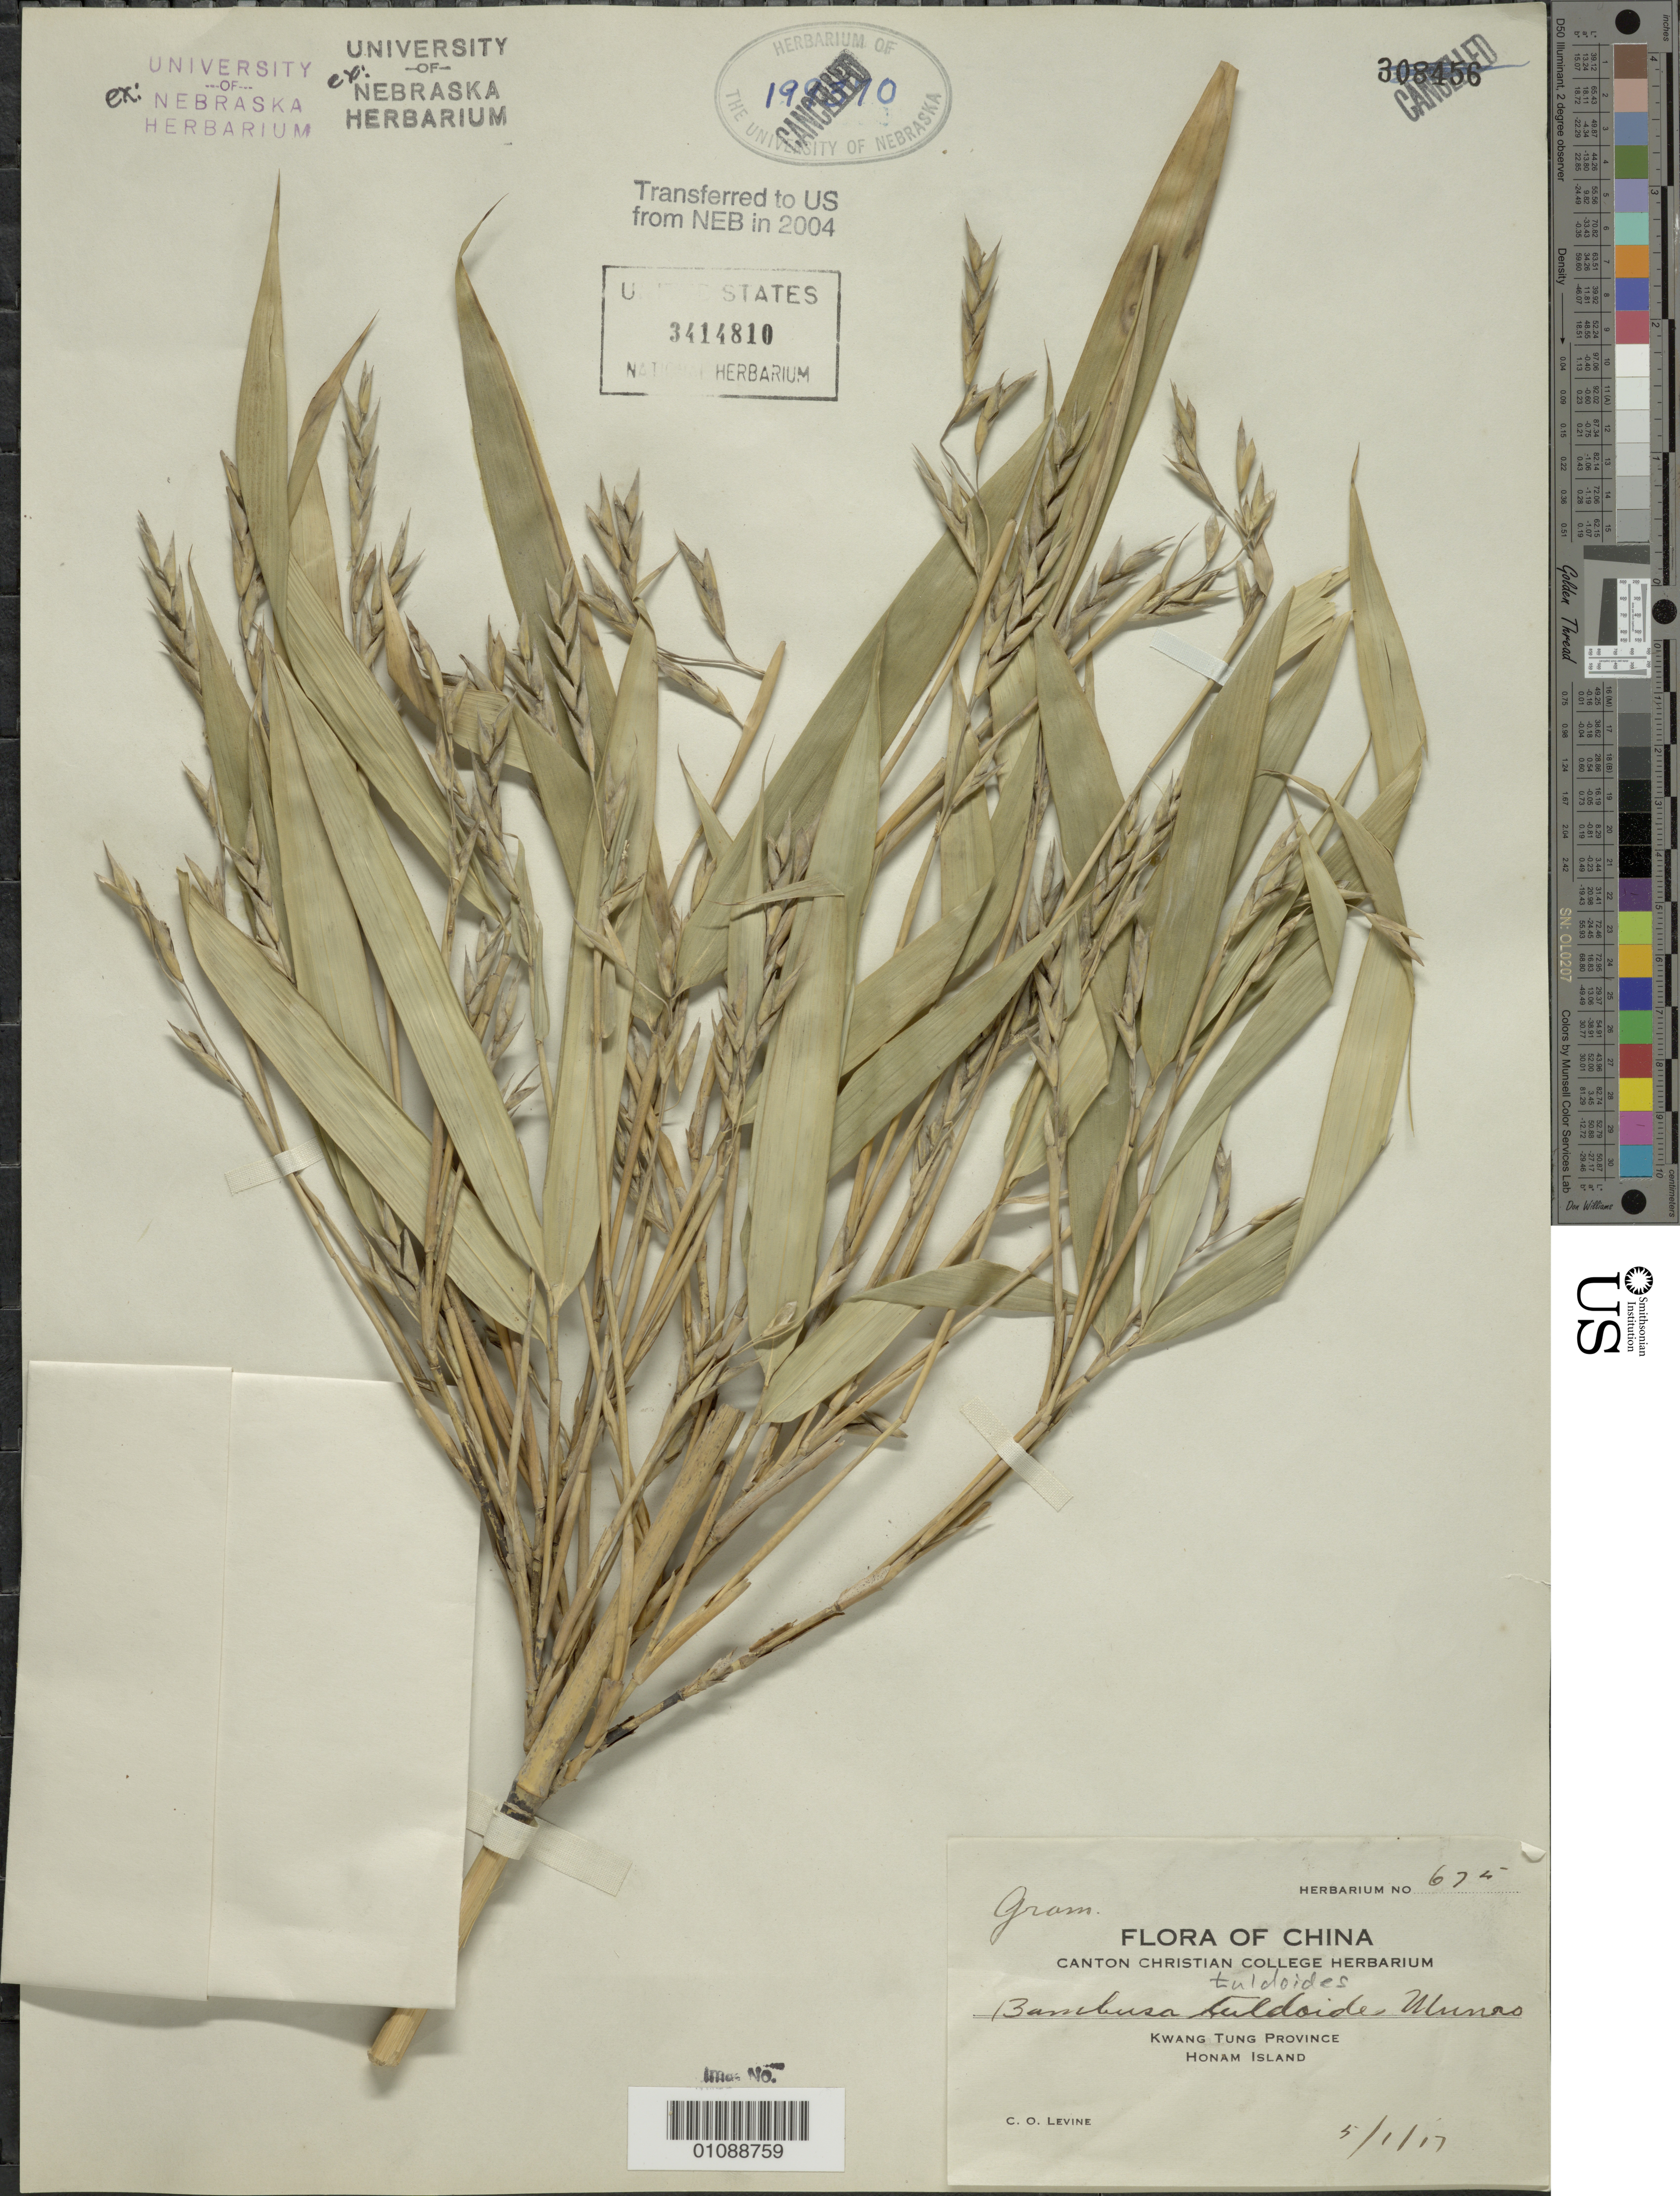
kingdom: Plantae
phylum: Tracheophyta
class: Liliopsida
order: Poales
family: Poaceae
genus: Bambusa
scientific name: Bambusa tuldoides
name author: Munro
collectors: C. O. Levine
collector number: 675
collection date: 1917-01-05 or 1917-05-01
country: China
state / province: Guangdong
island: Honam I.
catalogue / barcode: US 3414810